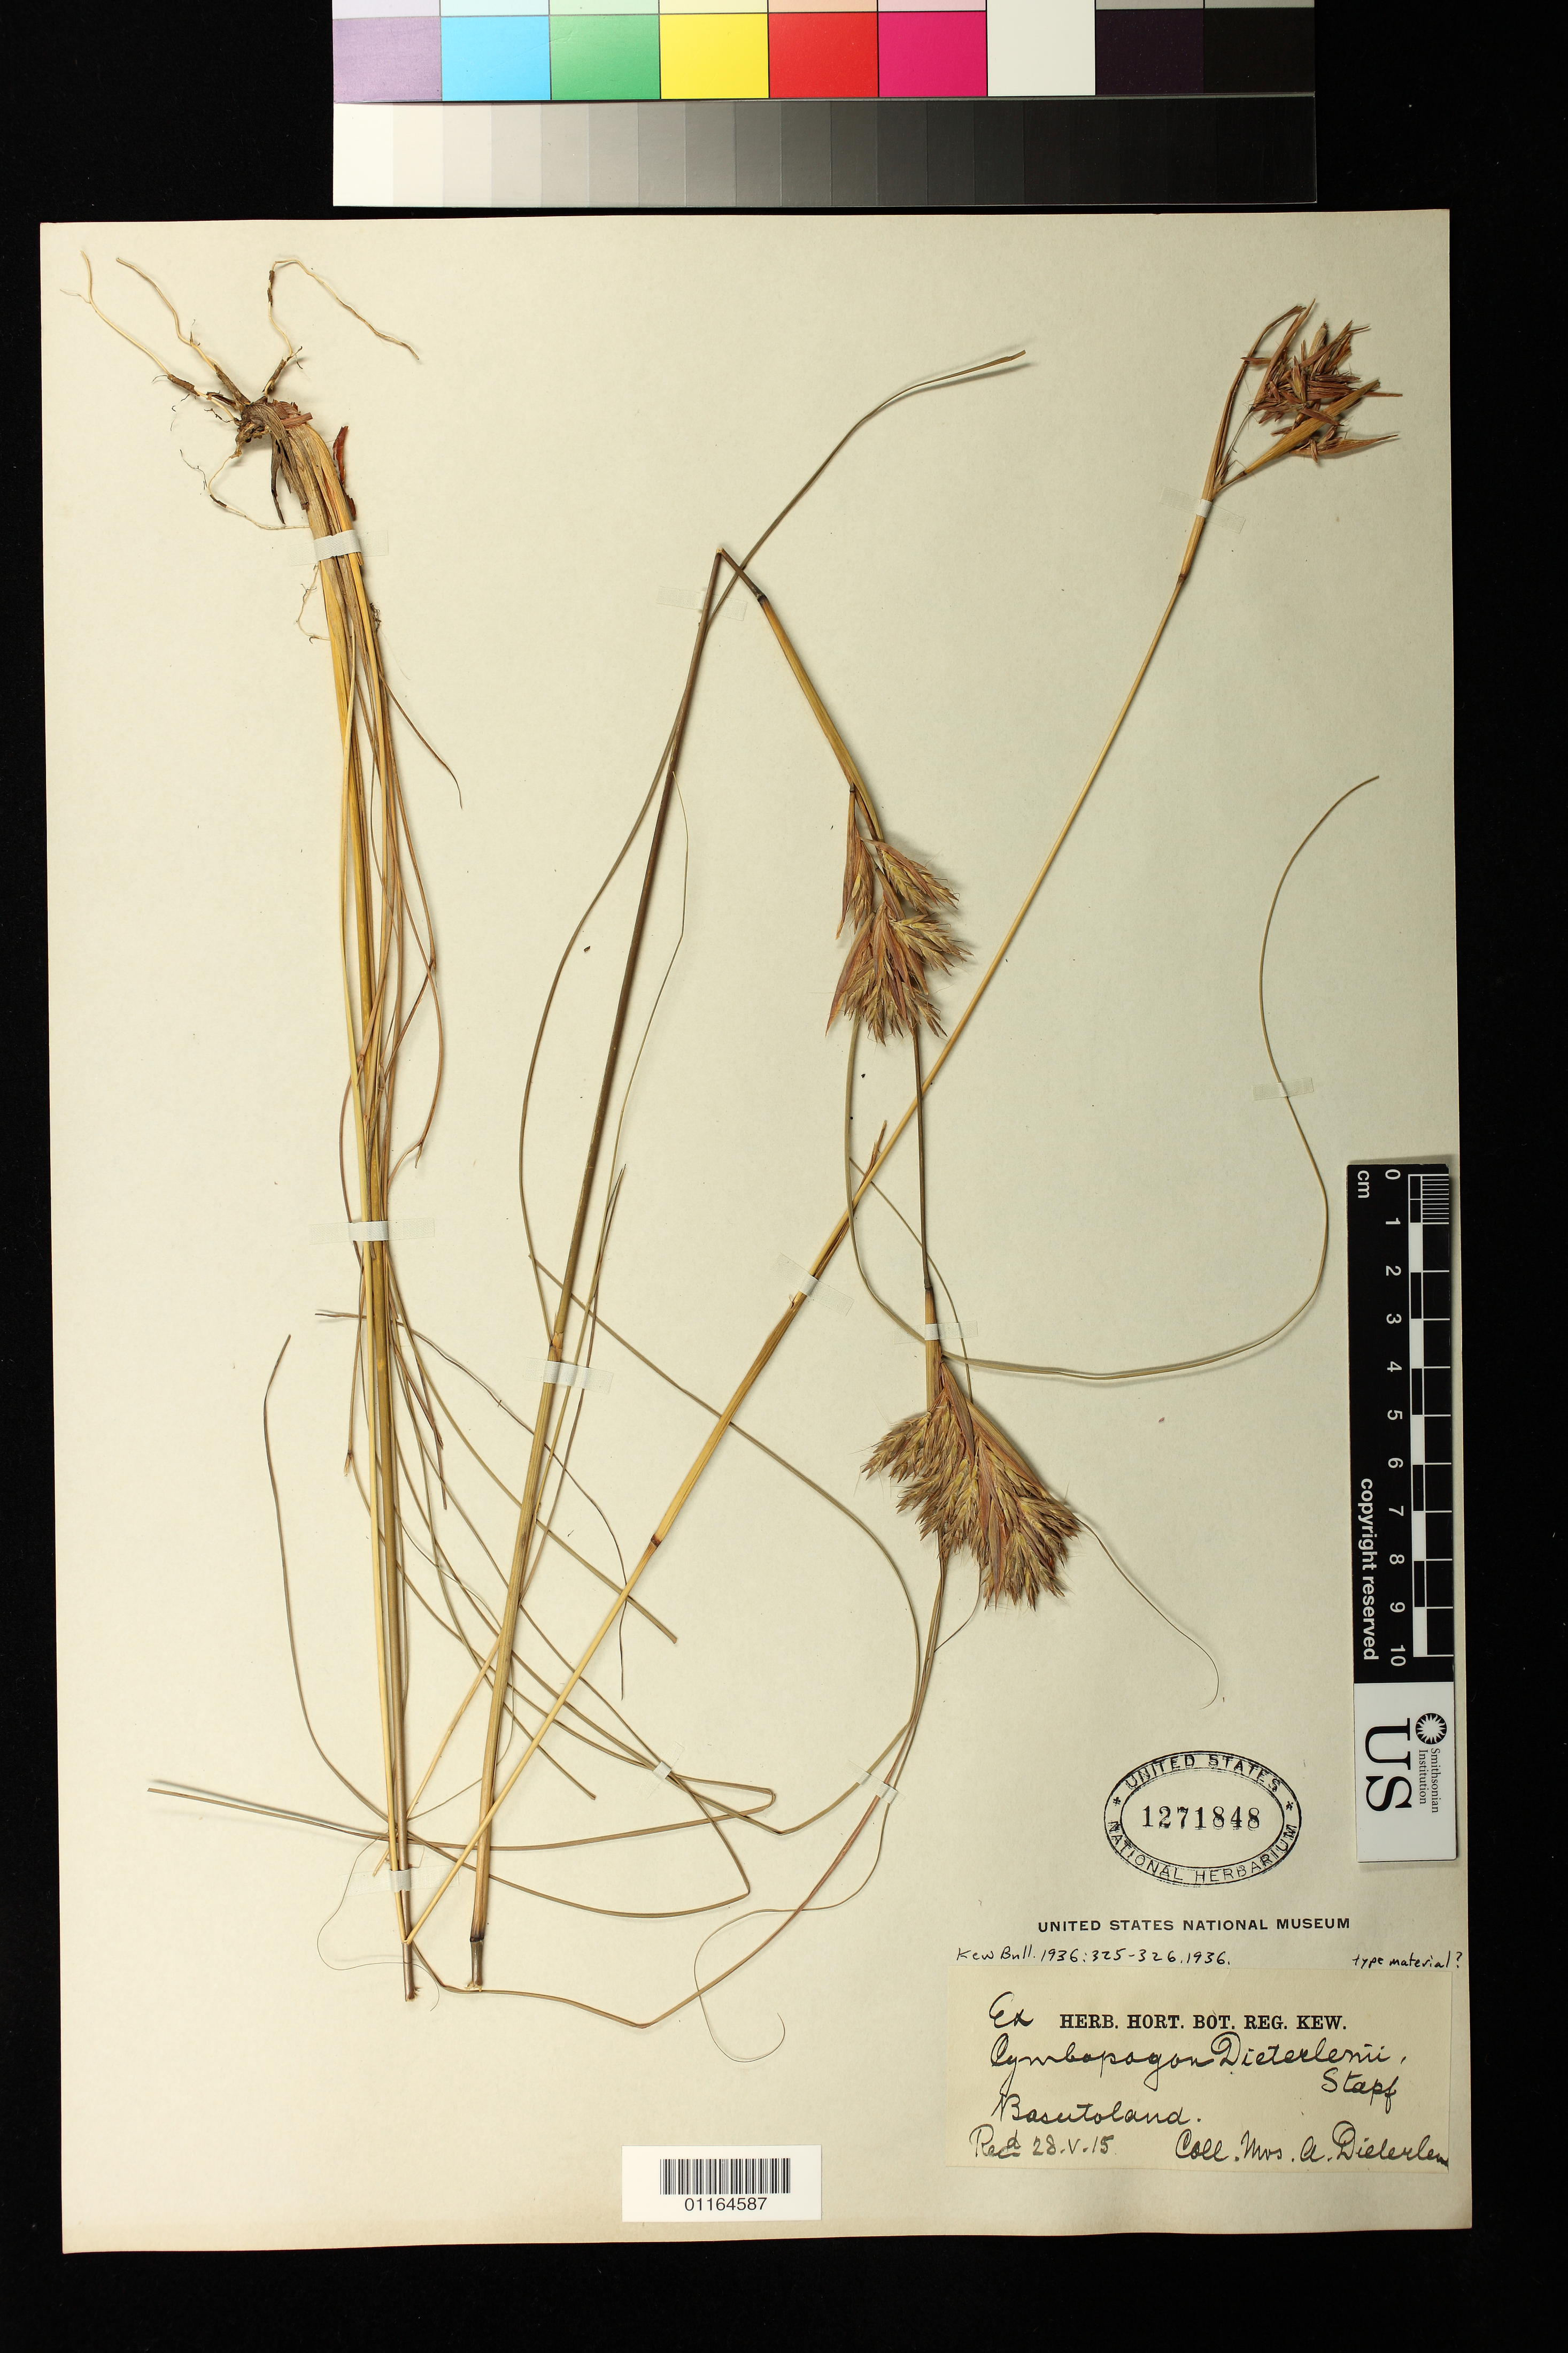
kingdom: Plantae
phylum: Tracheophyta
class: Liliopsida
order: Poales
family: Poaceae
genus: Andropogon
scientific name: Andropogon dieterleniae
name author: Stapf ex E. Phillips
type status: Possible Type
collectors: A. Dieterlen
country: Lesotho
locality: Basutoland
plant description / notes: ex herb Kew; Phillips (1917), validly publishing (by providing a brief description) this taxon as "Andropogon Dieterlenii Stapf", cites collection as "A. Dieterlen, 390b". Schweickerdt (1936), providing a full Latin description (but apparently dismissing Phillips' publication as a nomen nudum and intending to validate this taxon as "Cymbopogon Dieterlenii Stapf ex Phillips") explicitly cites as "type" Dieterlen 390.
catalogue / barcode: US 1271848